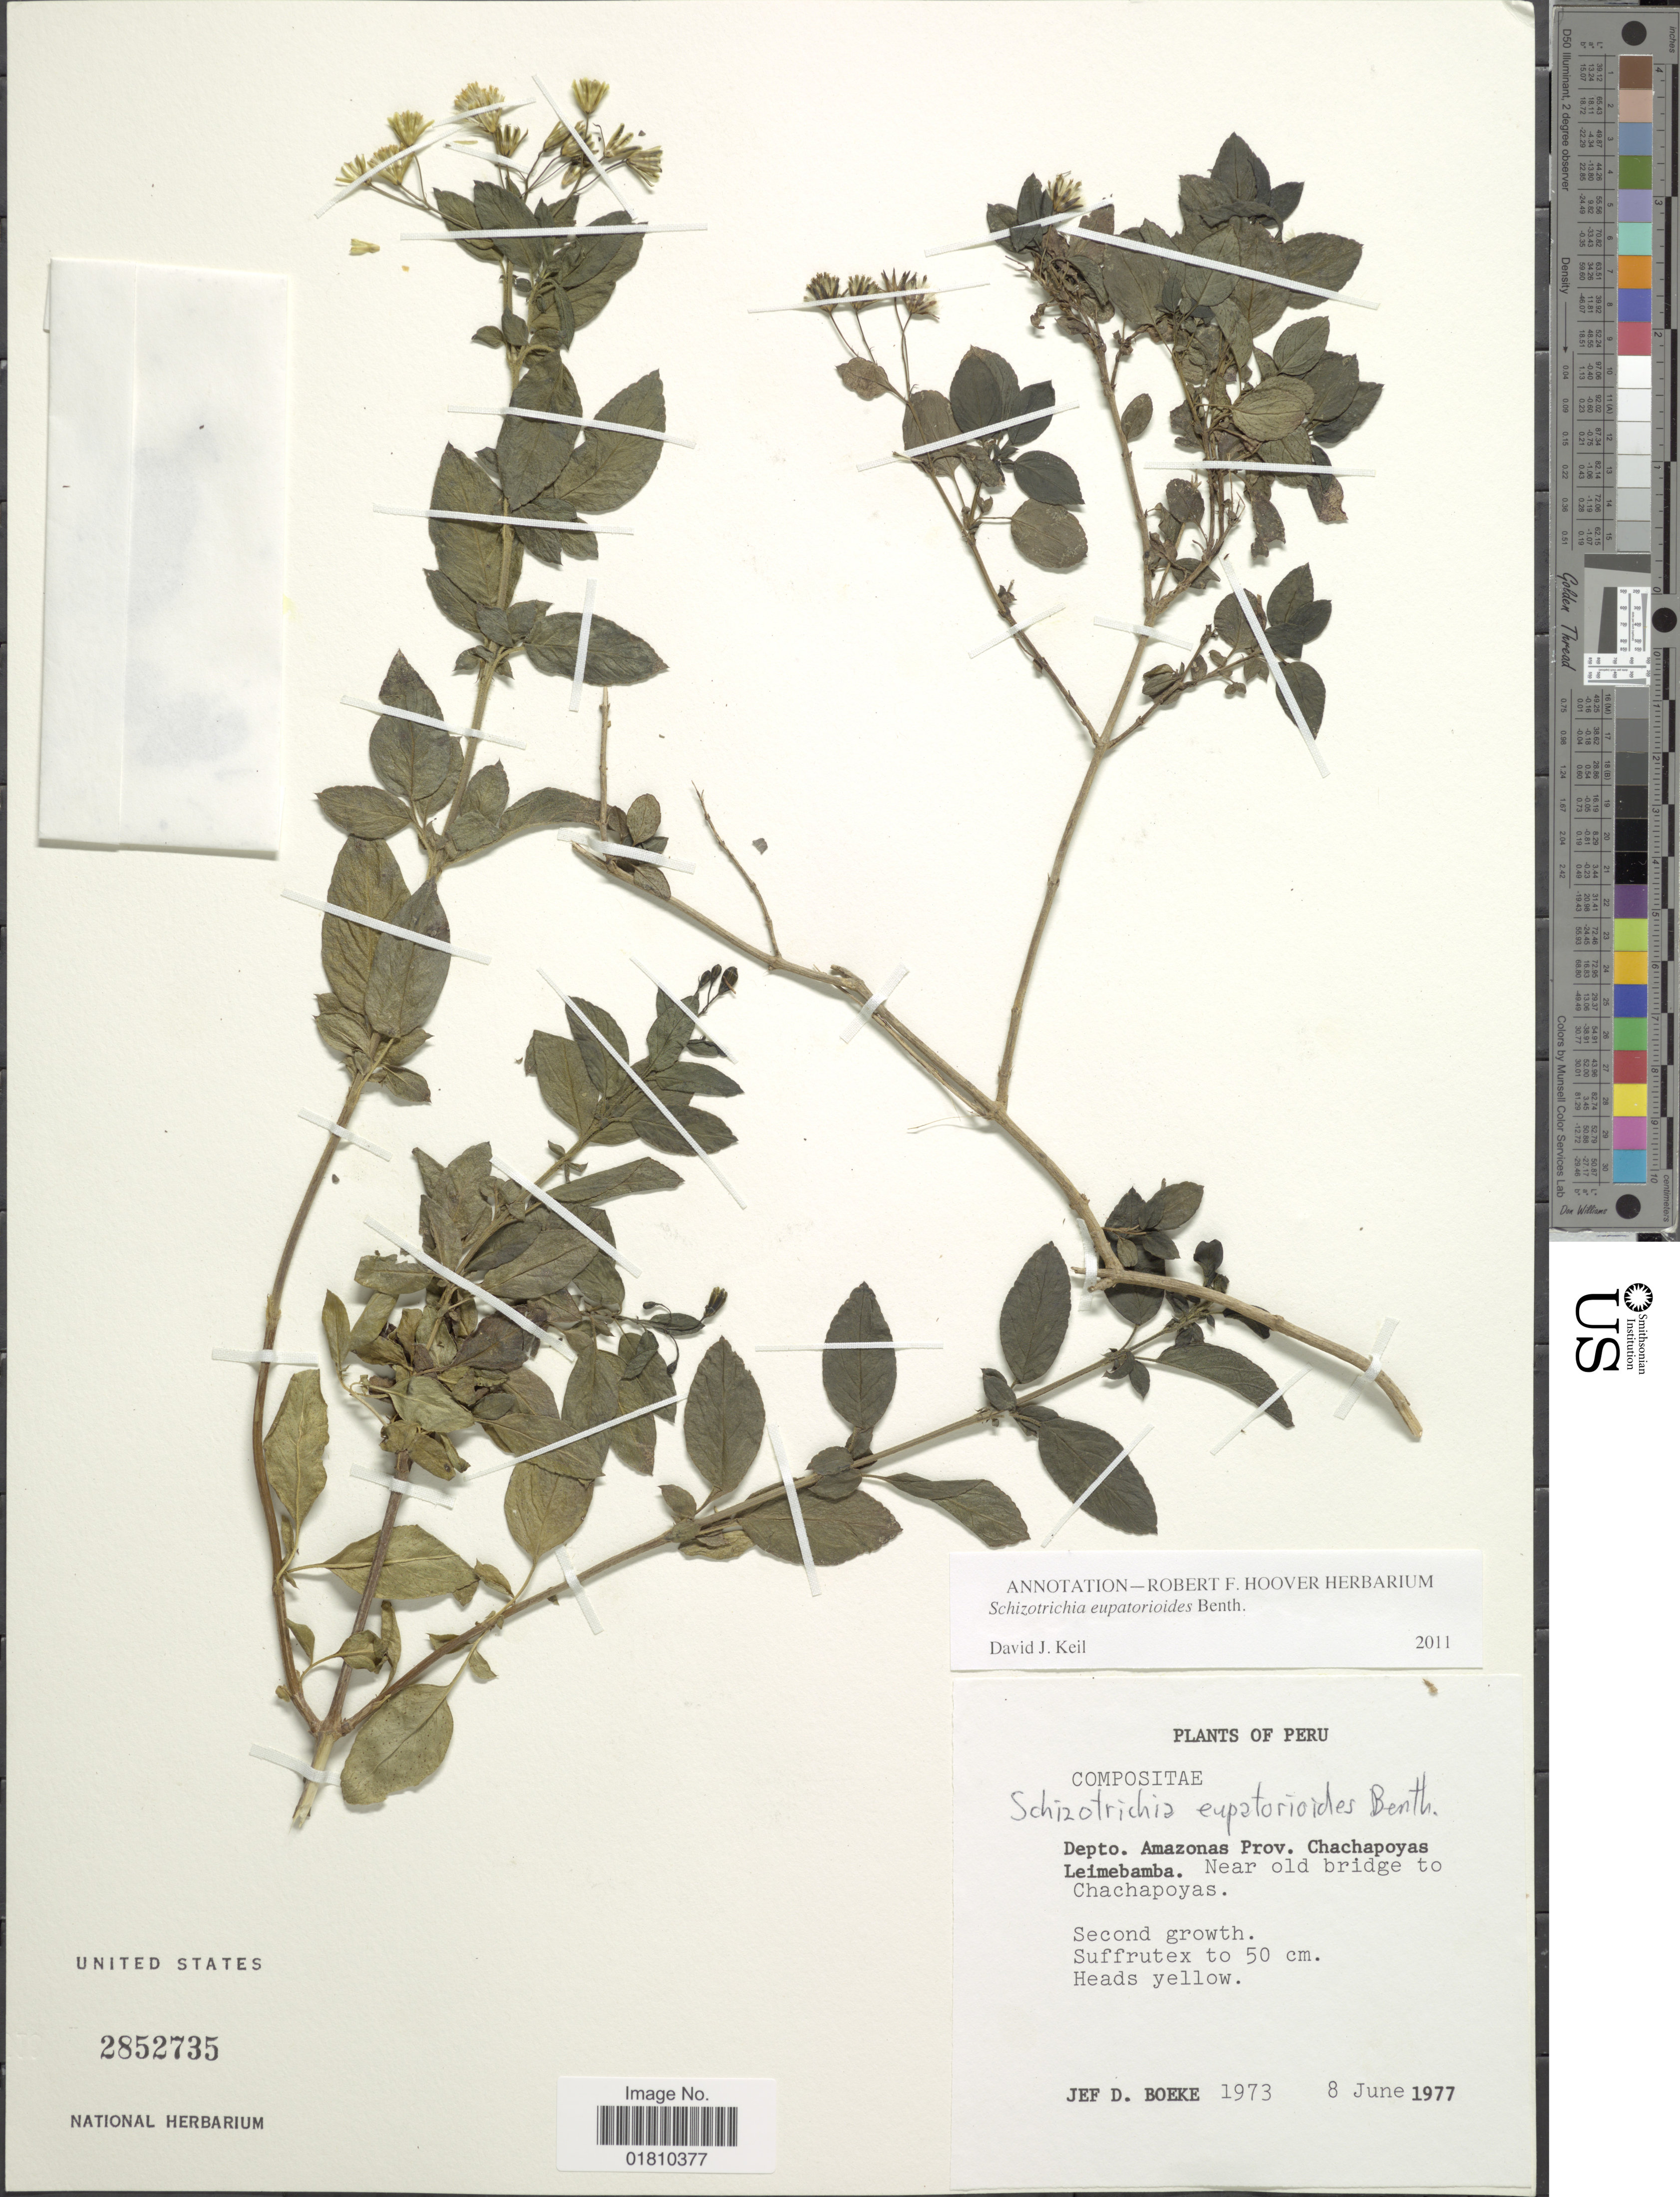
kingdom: Plantae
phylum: Tracheophyta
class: Magnoliopsida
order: Asterales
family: Asteraceae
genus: Schizotrichia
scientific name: Schizotrichia eupatorioides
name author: Benth.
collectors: J. D. Boeke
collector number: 1973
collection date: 1977-06-08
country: Peru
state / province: Amazonas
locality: Prov. Chachapoyas Leimebamba, near old bridge to Chachapoyas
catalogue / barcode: US 2852735